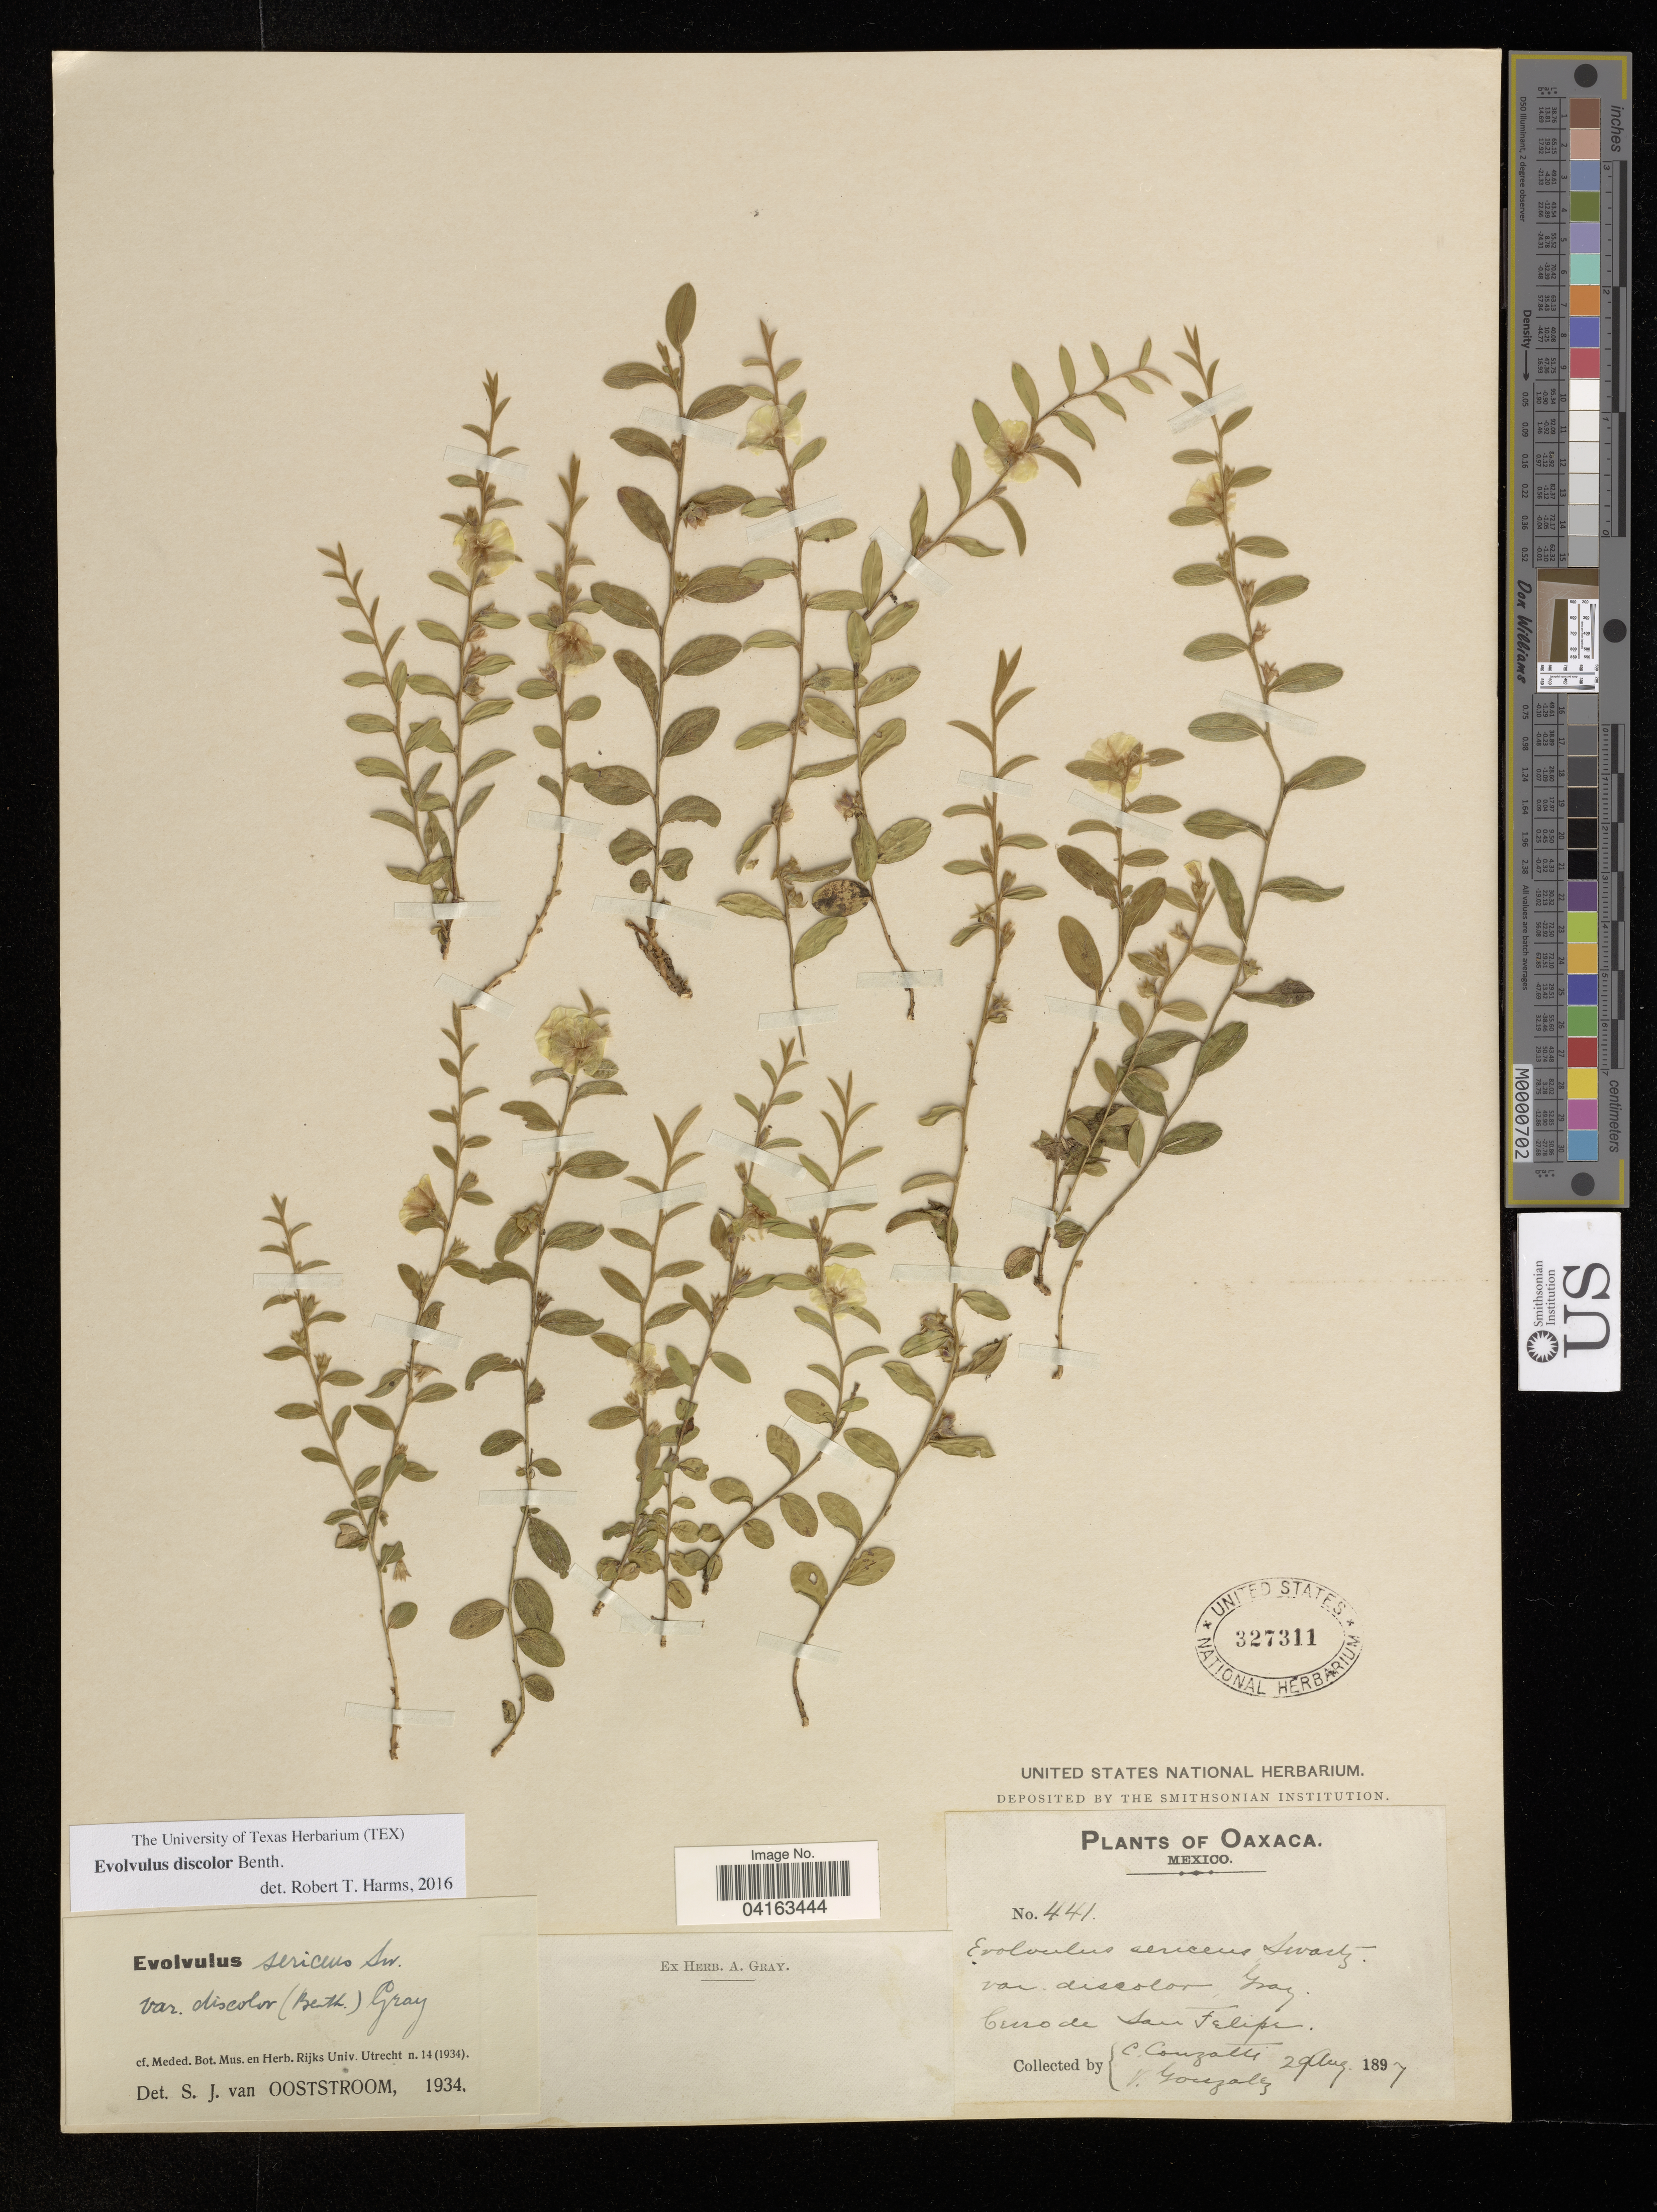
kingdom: Plantae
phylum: Tracheophyta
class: Magnoliopsida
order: Solanales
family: Convolvulaceae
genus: Evolvulus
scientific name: Evolvulus discolor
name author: Benth.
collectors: C. Conzalli & V. Gonzalez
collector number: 441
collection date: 1897-08-29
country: Mexico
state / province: Oaxaca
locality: Cerco de San Felipe.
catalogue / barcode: US 327311